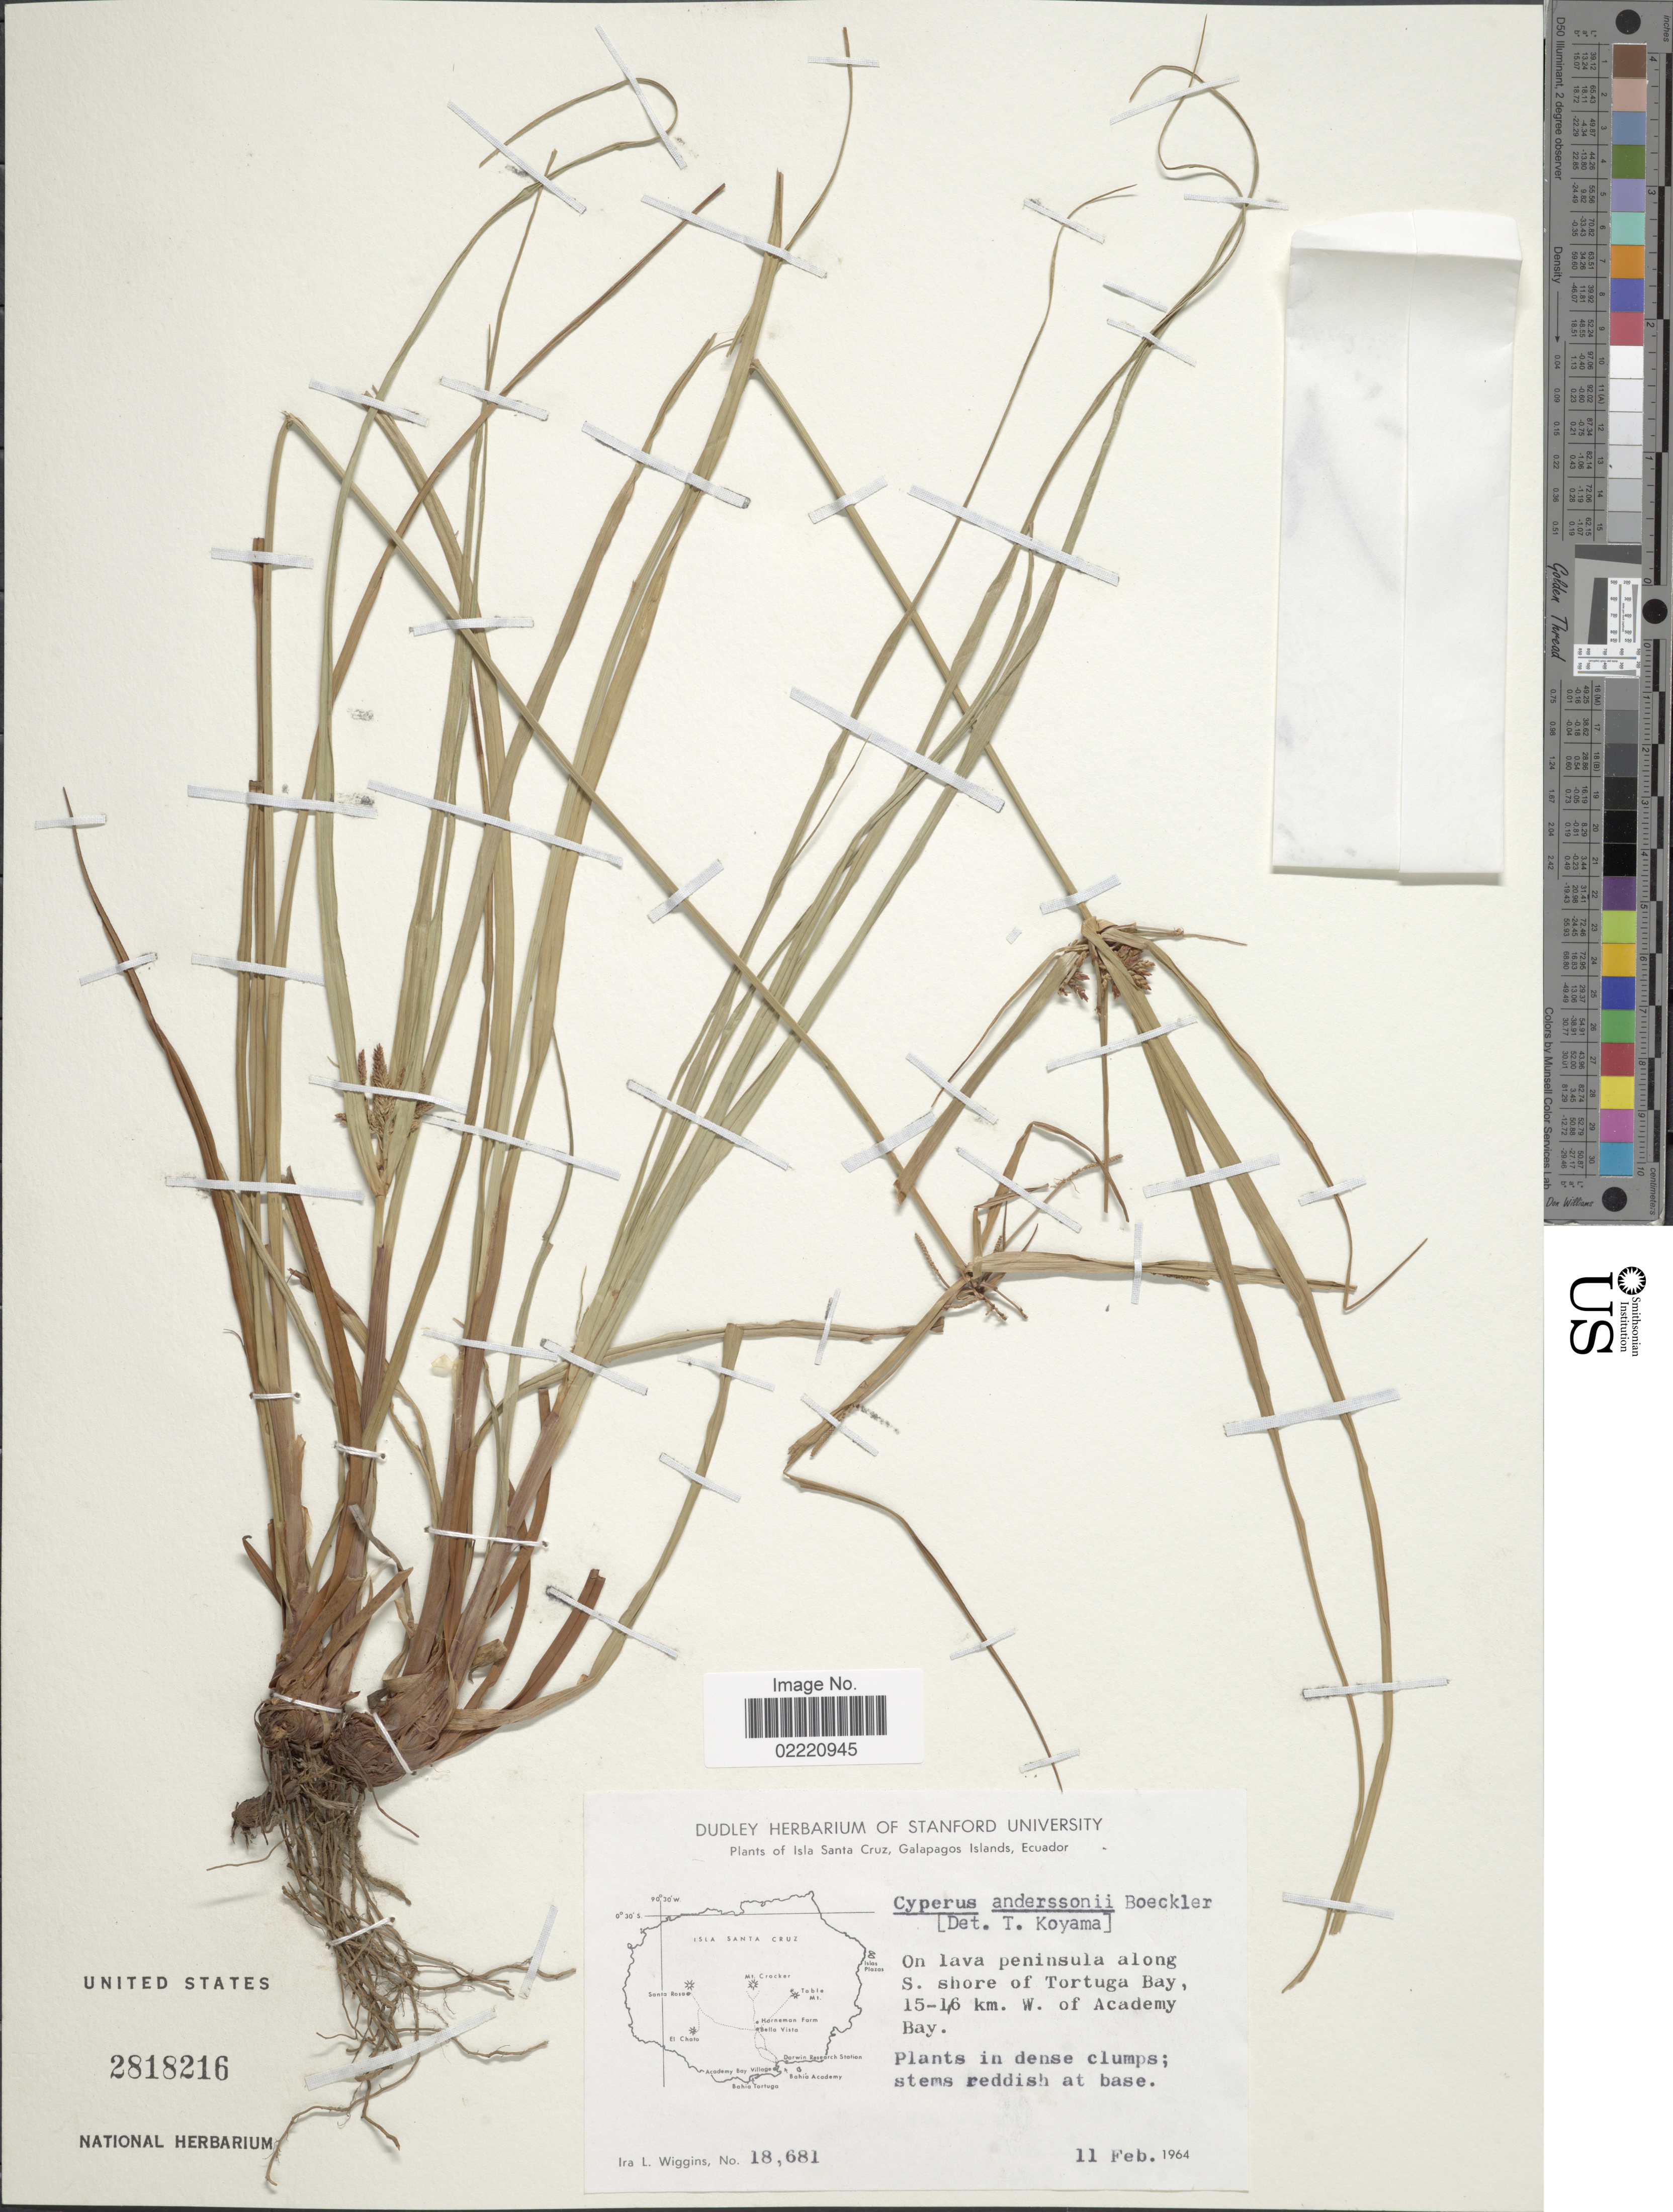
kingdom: Plantae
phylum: Tracheophyta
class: Liliopsida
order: Poales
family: Cyperaceae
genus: Cyperus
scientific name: Cyperus anderssonii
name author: Boeckeler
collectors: I. L. Wiggins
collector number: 18681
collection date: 1964-02-11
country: Ecuador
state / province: Colón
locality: The Galapagos Islands, Isla of Santa Cruz, on lava peninsula along S. shore of Tortuga Bay, 15-16 km. W. of Academy Bay.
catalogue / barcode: US 2818216